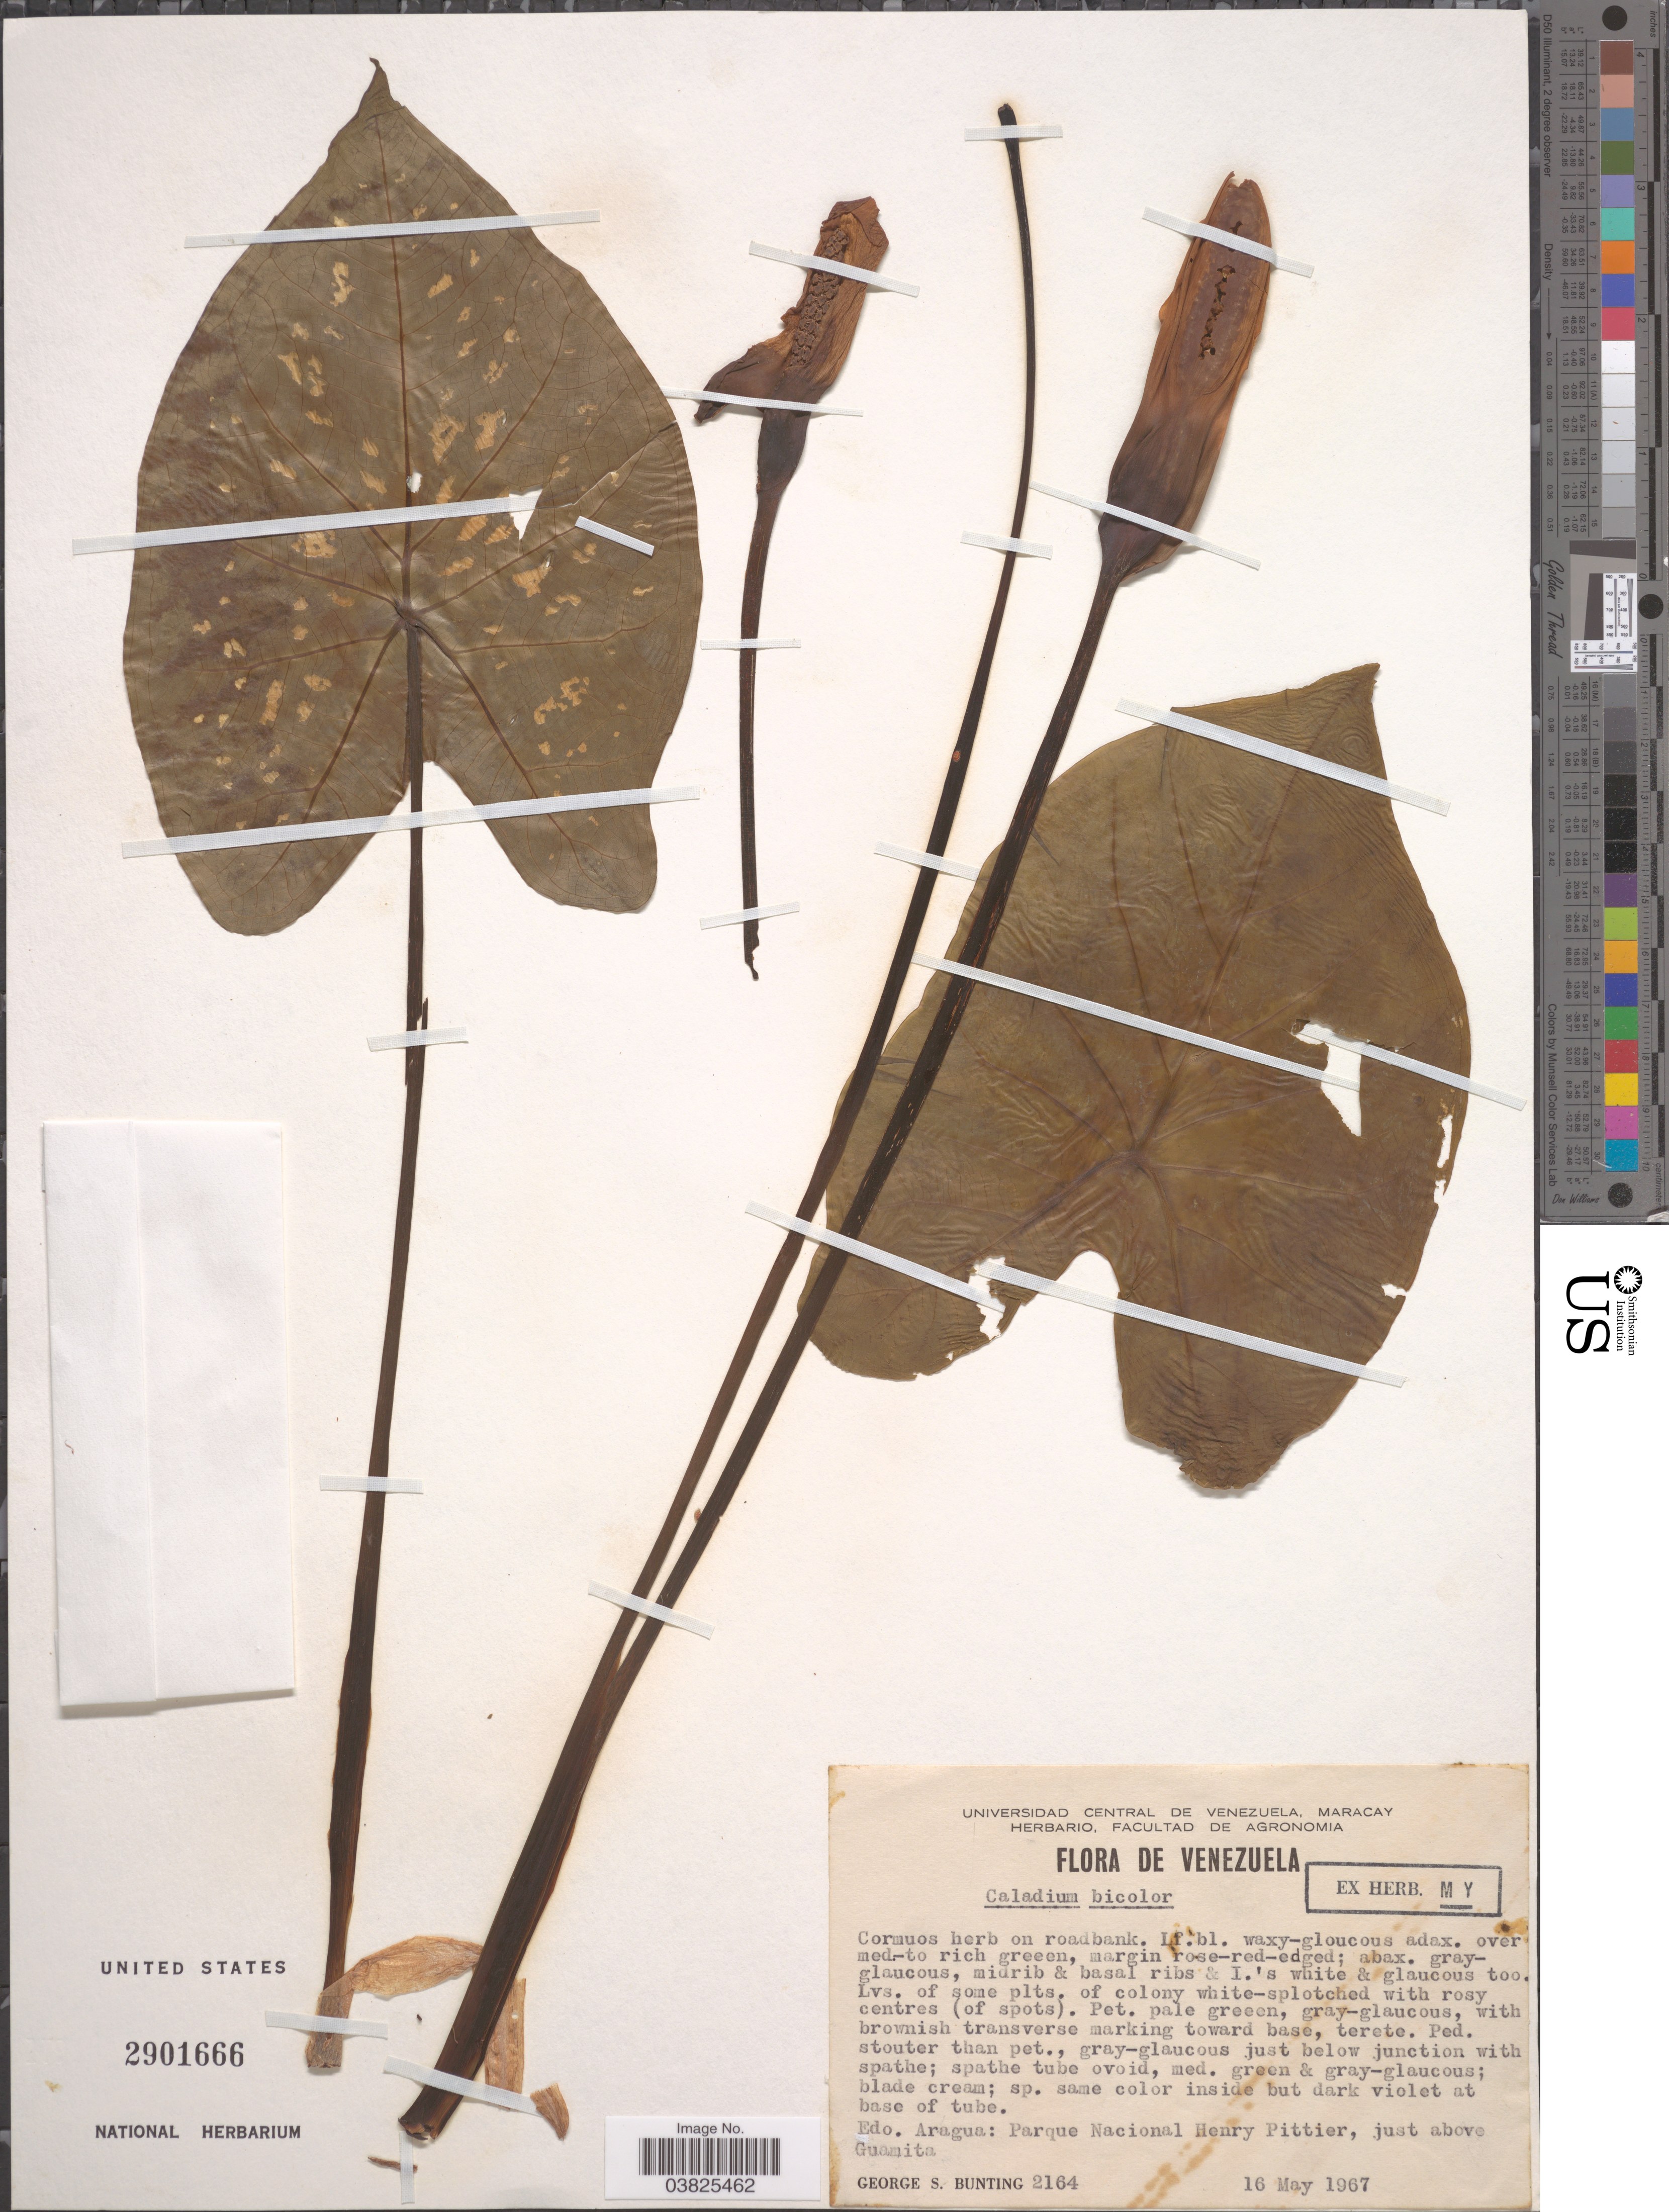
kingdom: Plantae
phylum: Tracheophyta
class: Liliopsida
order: Alismatales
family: Araceae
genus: Caladium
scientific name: Caladium bicolor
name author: (Aiton) Vent.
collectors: G. S. Bunting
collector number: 2164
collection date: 1967-05-16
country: Venezuela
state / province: Aragua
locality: Parque Nacional Henry Pittier, just above Guamita.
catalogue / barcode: US 2901666